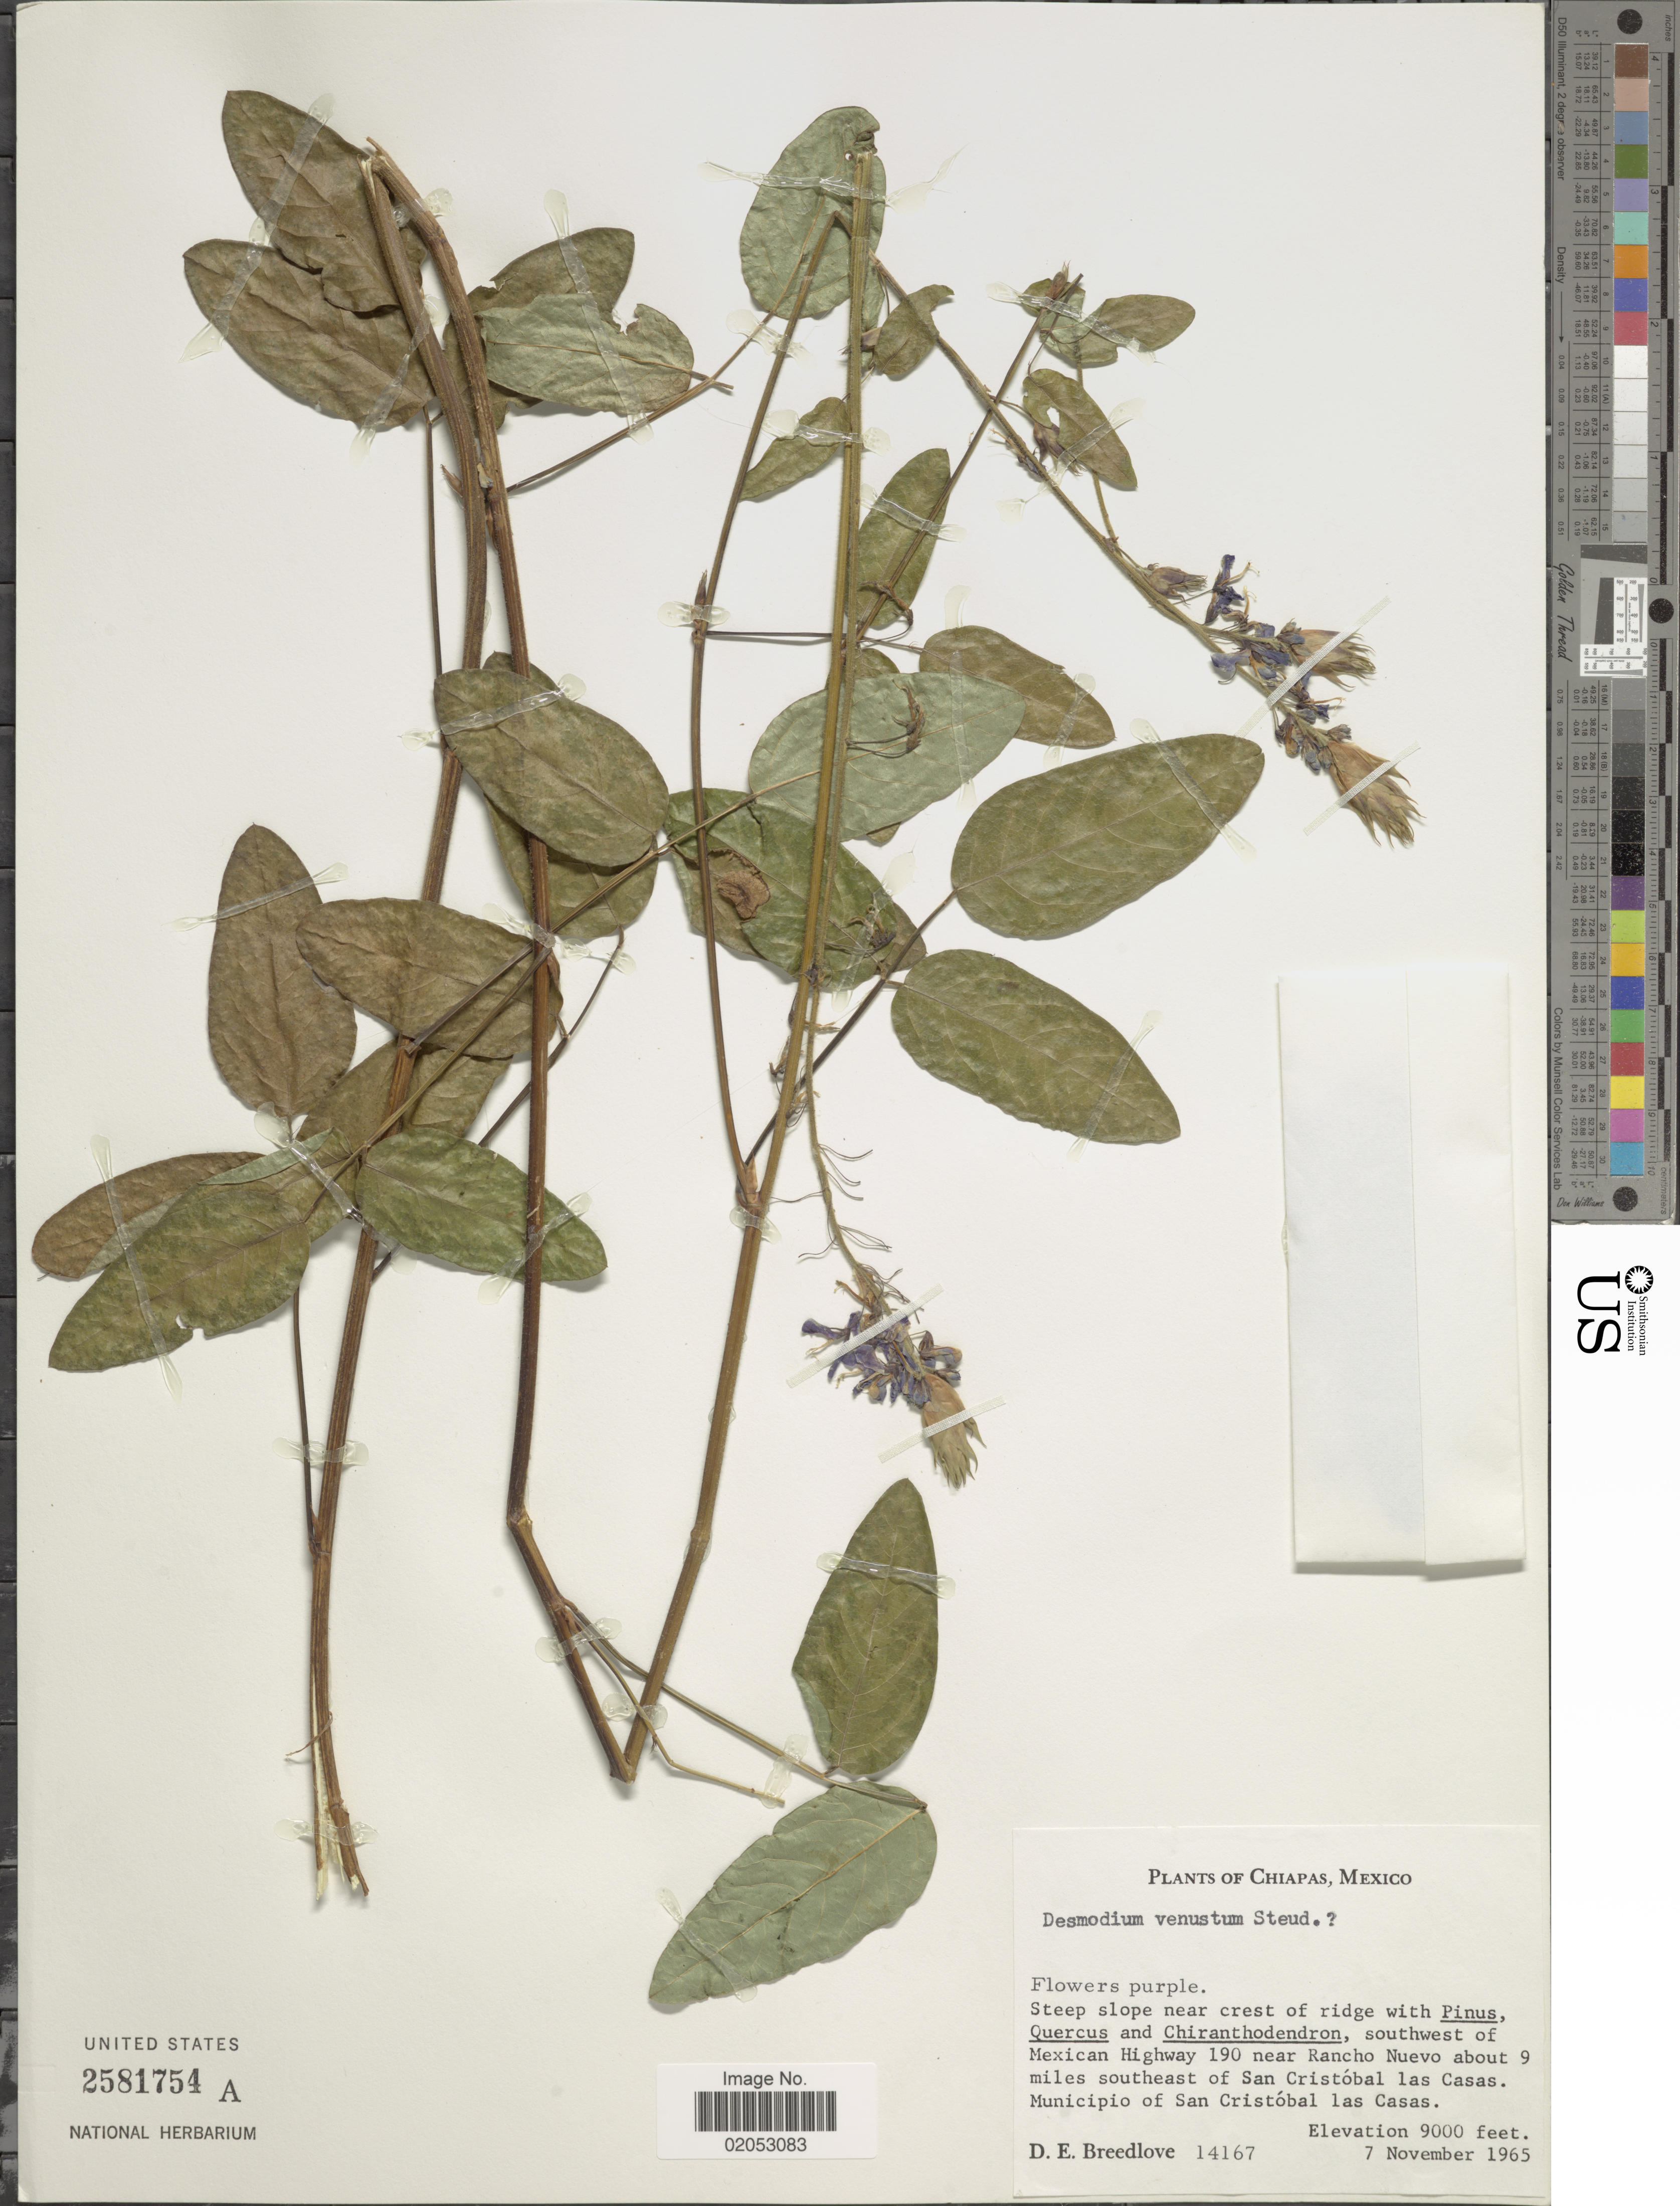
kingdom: Plantae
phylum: Tracheophyta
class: Magnoliopsida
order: Fabales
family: Fabaceae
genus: Desmodium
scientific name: Desmodium venustum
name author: Steud.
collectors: D. E. Breedlove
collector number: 14167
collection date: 1965-11-07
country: Mexico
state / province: Chiapas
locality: Southwest of Mexican Highway 190 near Rancho Nuevo about 9 miles southeast of San Cristóbal las Casas. Municipio of San Cristóbal las Casas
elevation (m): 2743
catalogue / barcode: US 2581754A